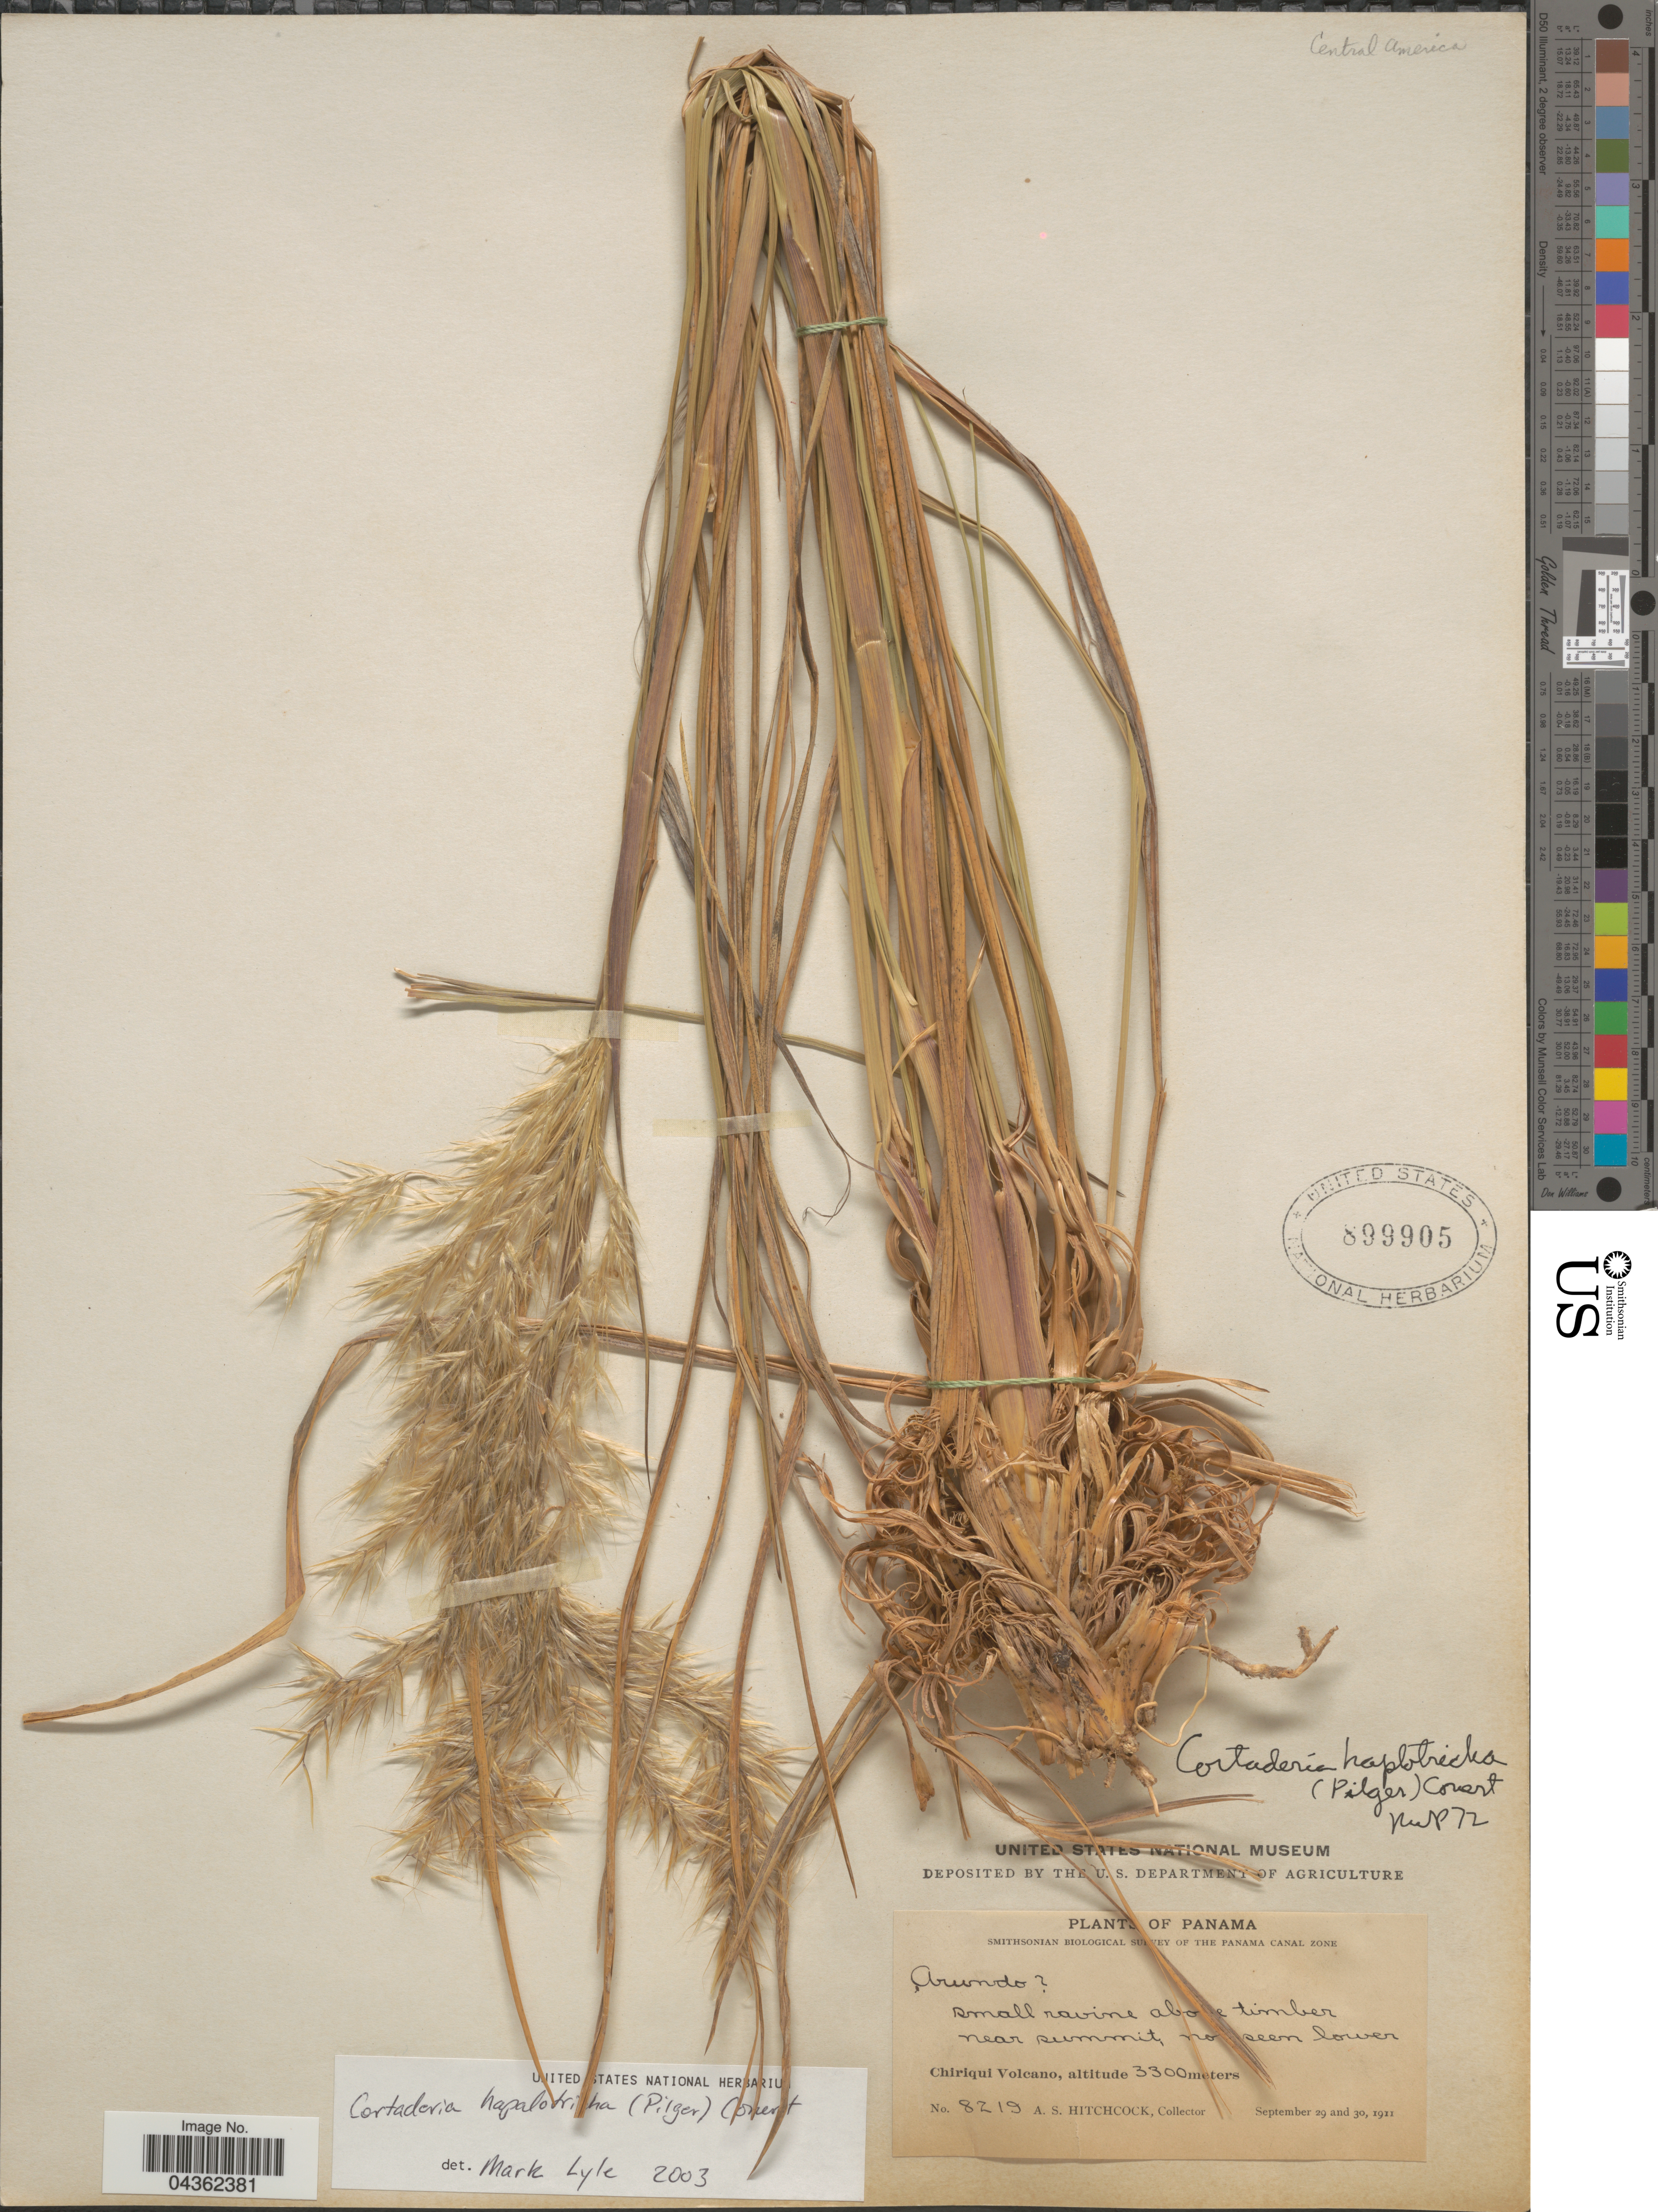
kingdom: Plantae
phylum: Tracheophyta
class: Liliopsida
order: Poales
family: Poaceae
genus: Cortaderia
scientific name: Cortaderia hapalotricha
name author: (Pilg.) Conert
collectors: A. S. Hitchcock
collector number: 8219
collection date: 1911-09-29/1911-09-30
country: Panama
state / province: Chiriqui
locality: Smithsonian Biological Survey of the Panama Canal Zone. Small ravine above timber near summit, not seen lower. Chiriqui Volcano.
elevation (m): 3300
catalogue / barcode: US 899905